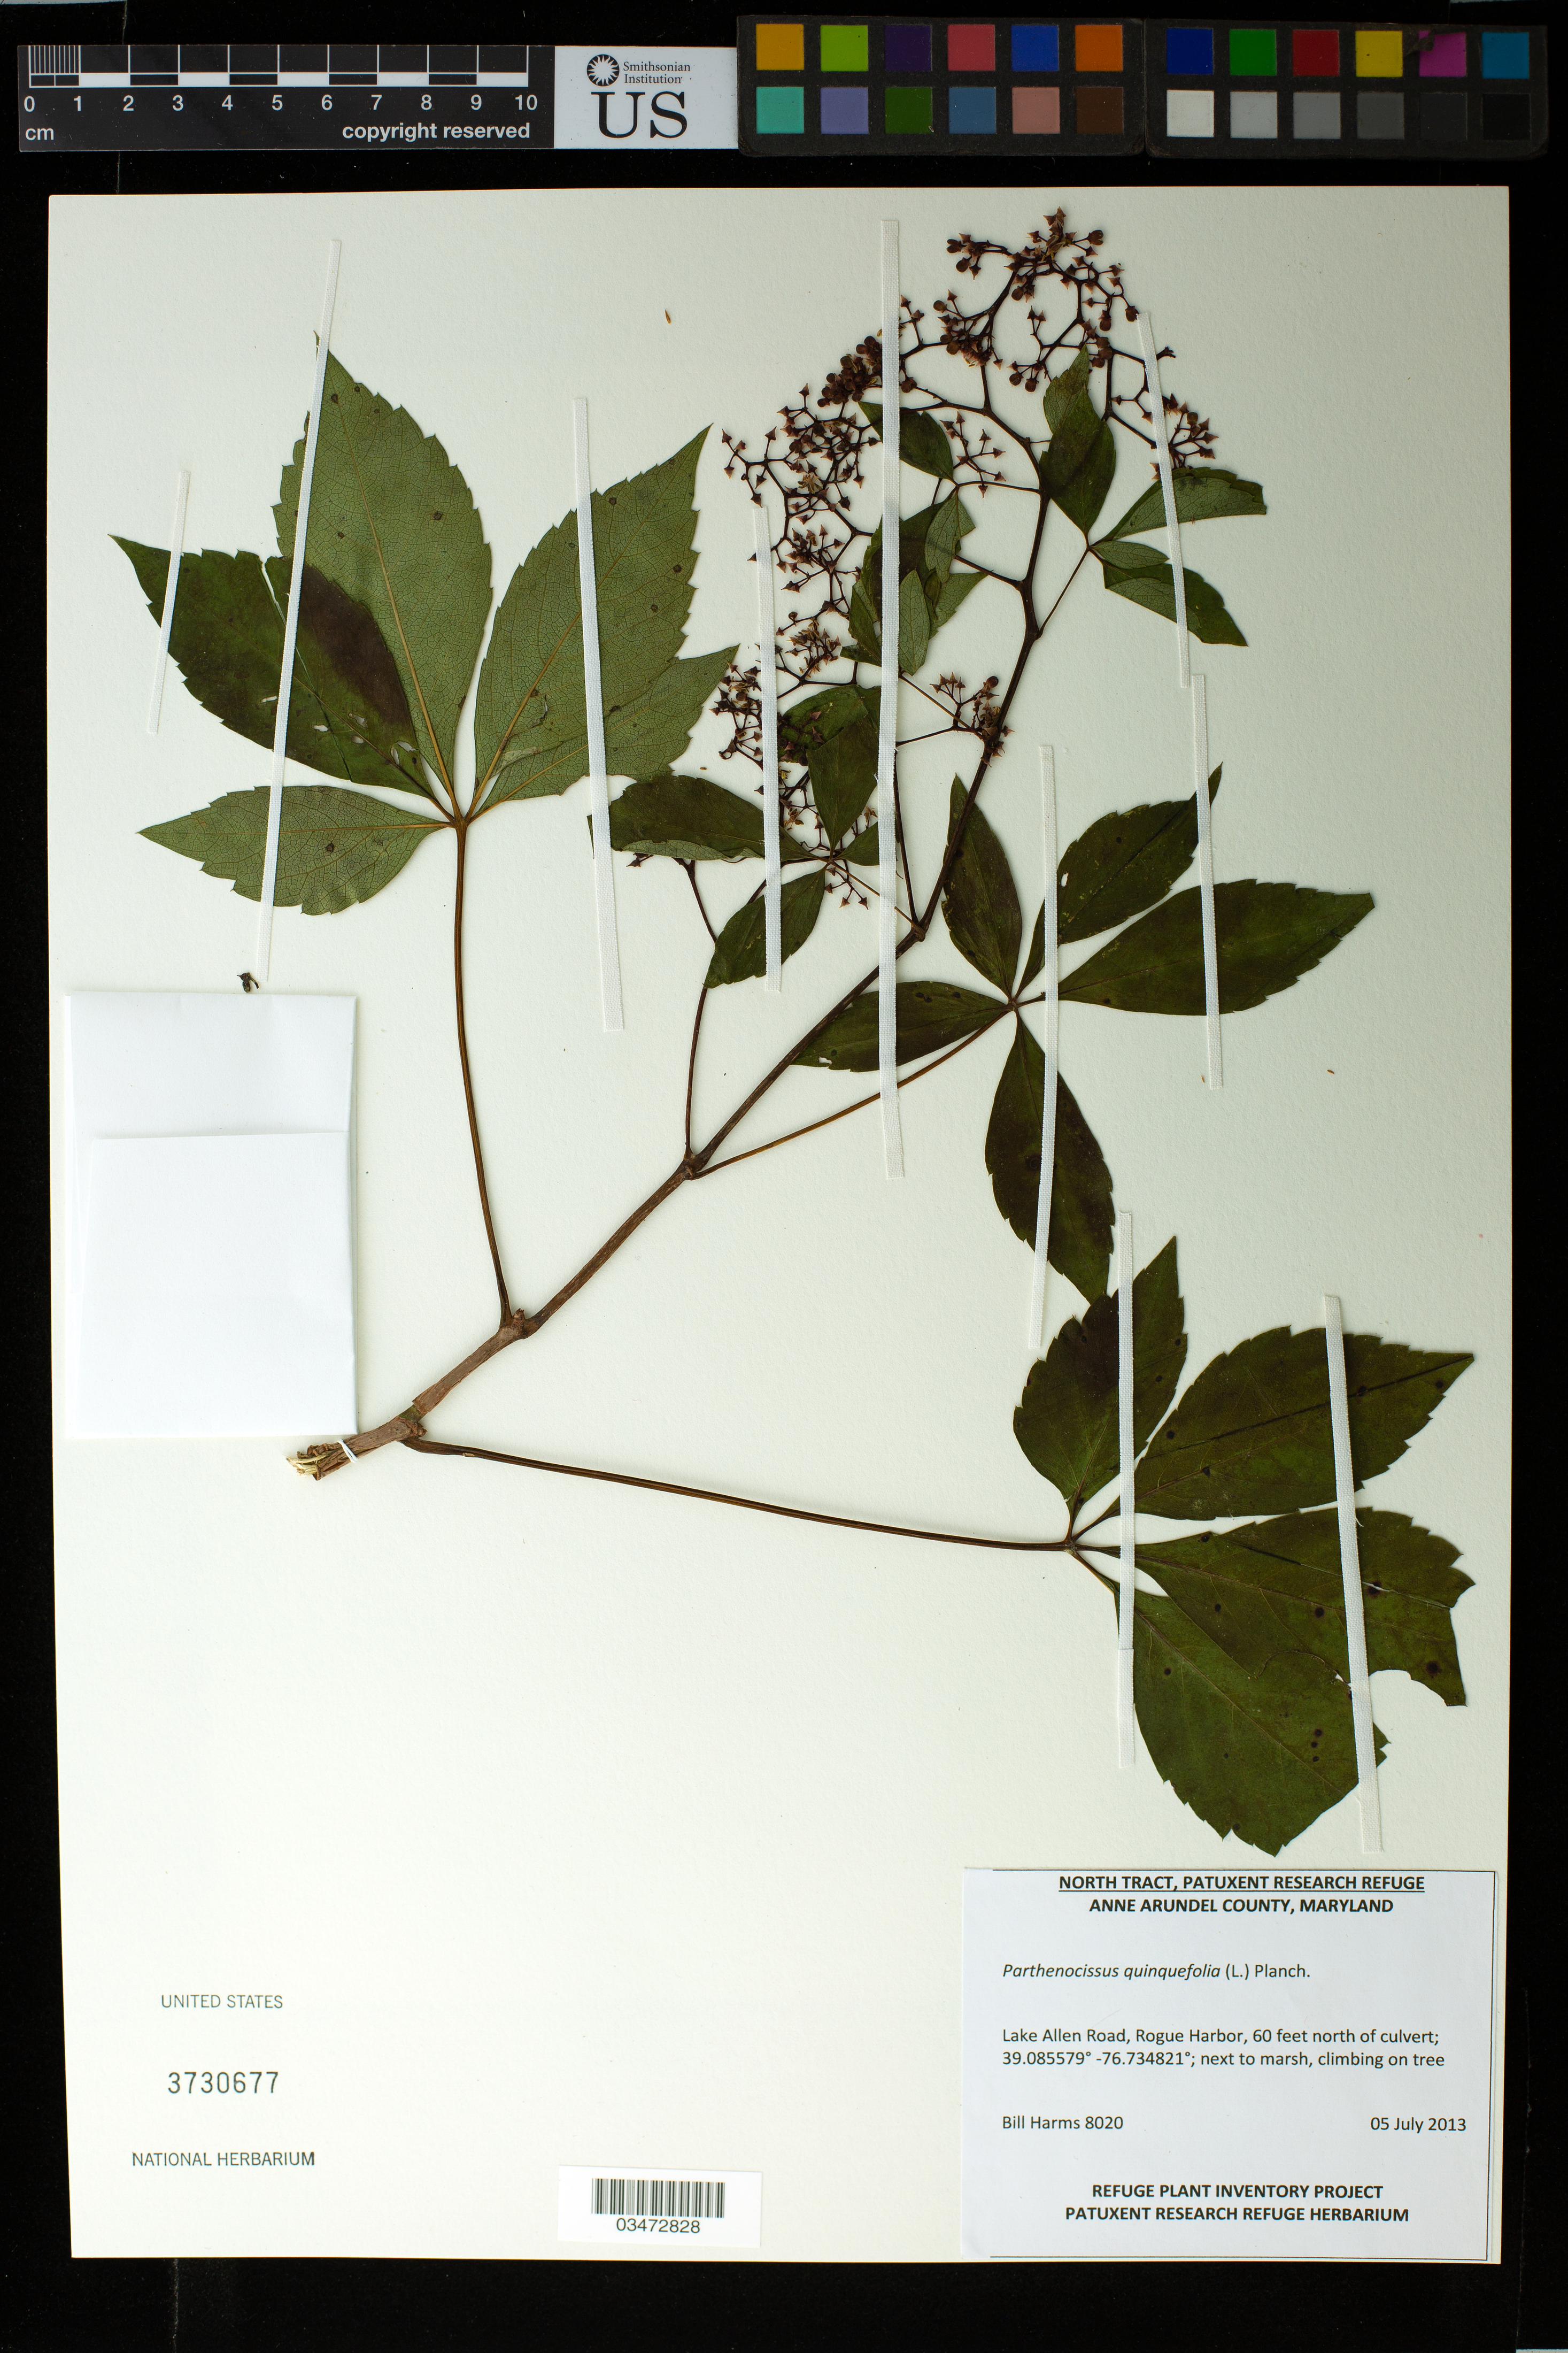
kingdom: Plantae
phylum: Tracheophyta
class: Magnoliopsida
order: Vitales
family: Vitaceae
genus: Parthenocissus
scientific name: Parthenocissus quinquefolia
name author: (L.) Planch.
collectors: B. Harms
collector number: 8020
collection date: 2013-07-05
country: United States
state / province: Maryland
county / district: Anne Arundel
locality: Lake Allen Road, Rogue Harbor, 60 feet north of culvert; next to marsh, climbing on tree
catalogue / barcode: US 3730677